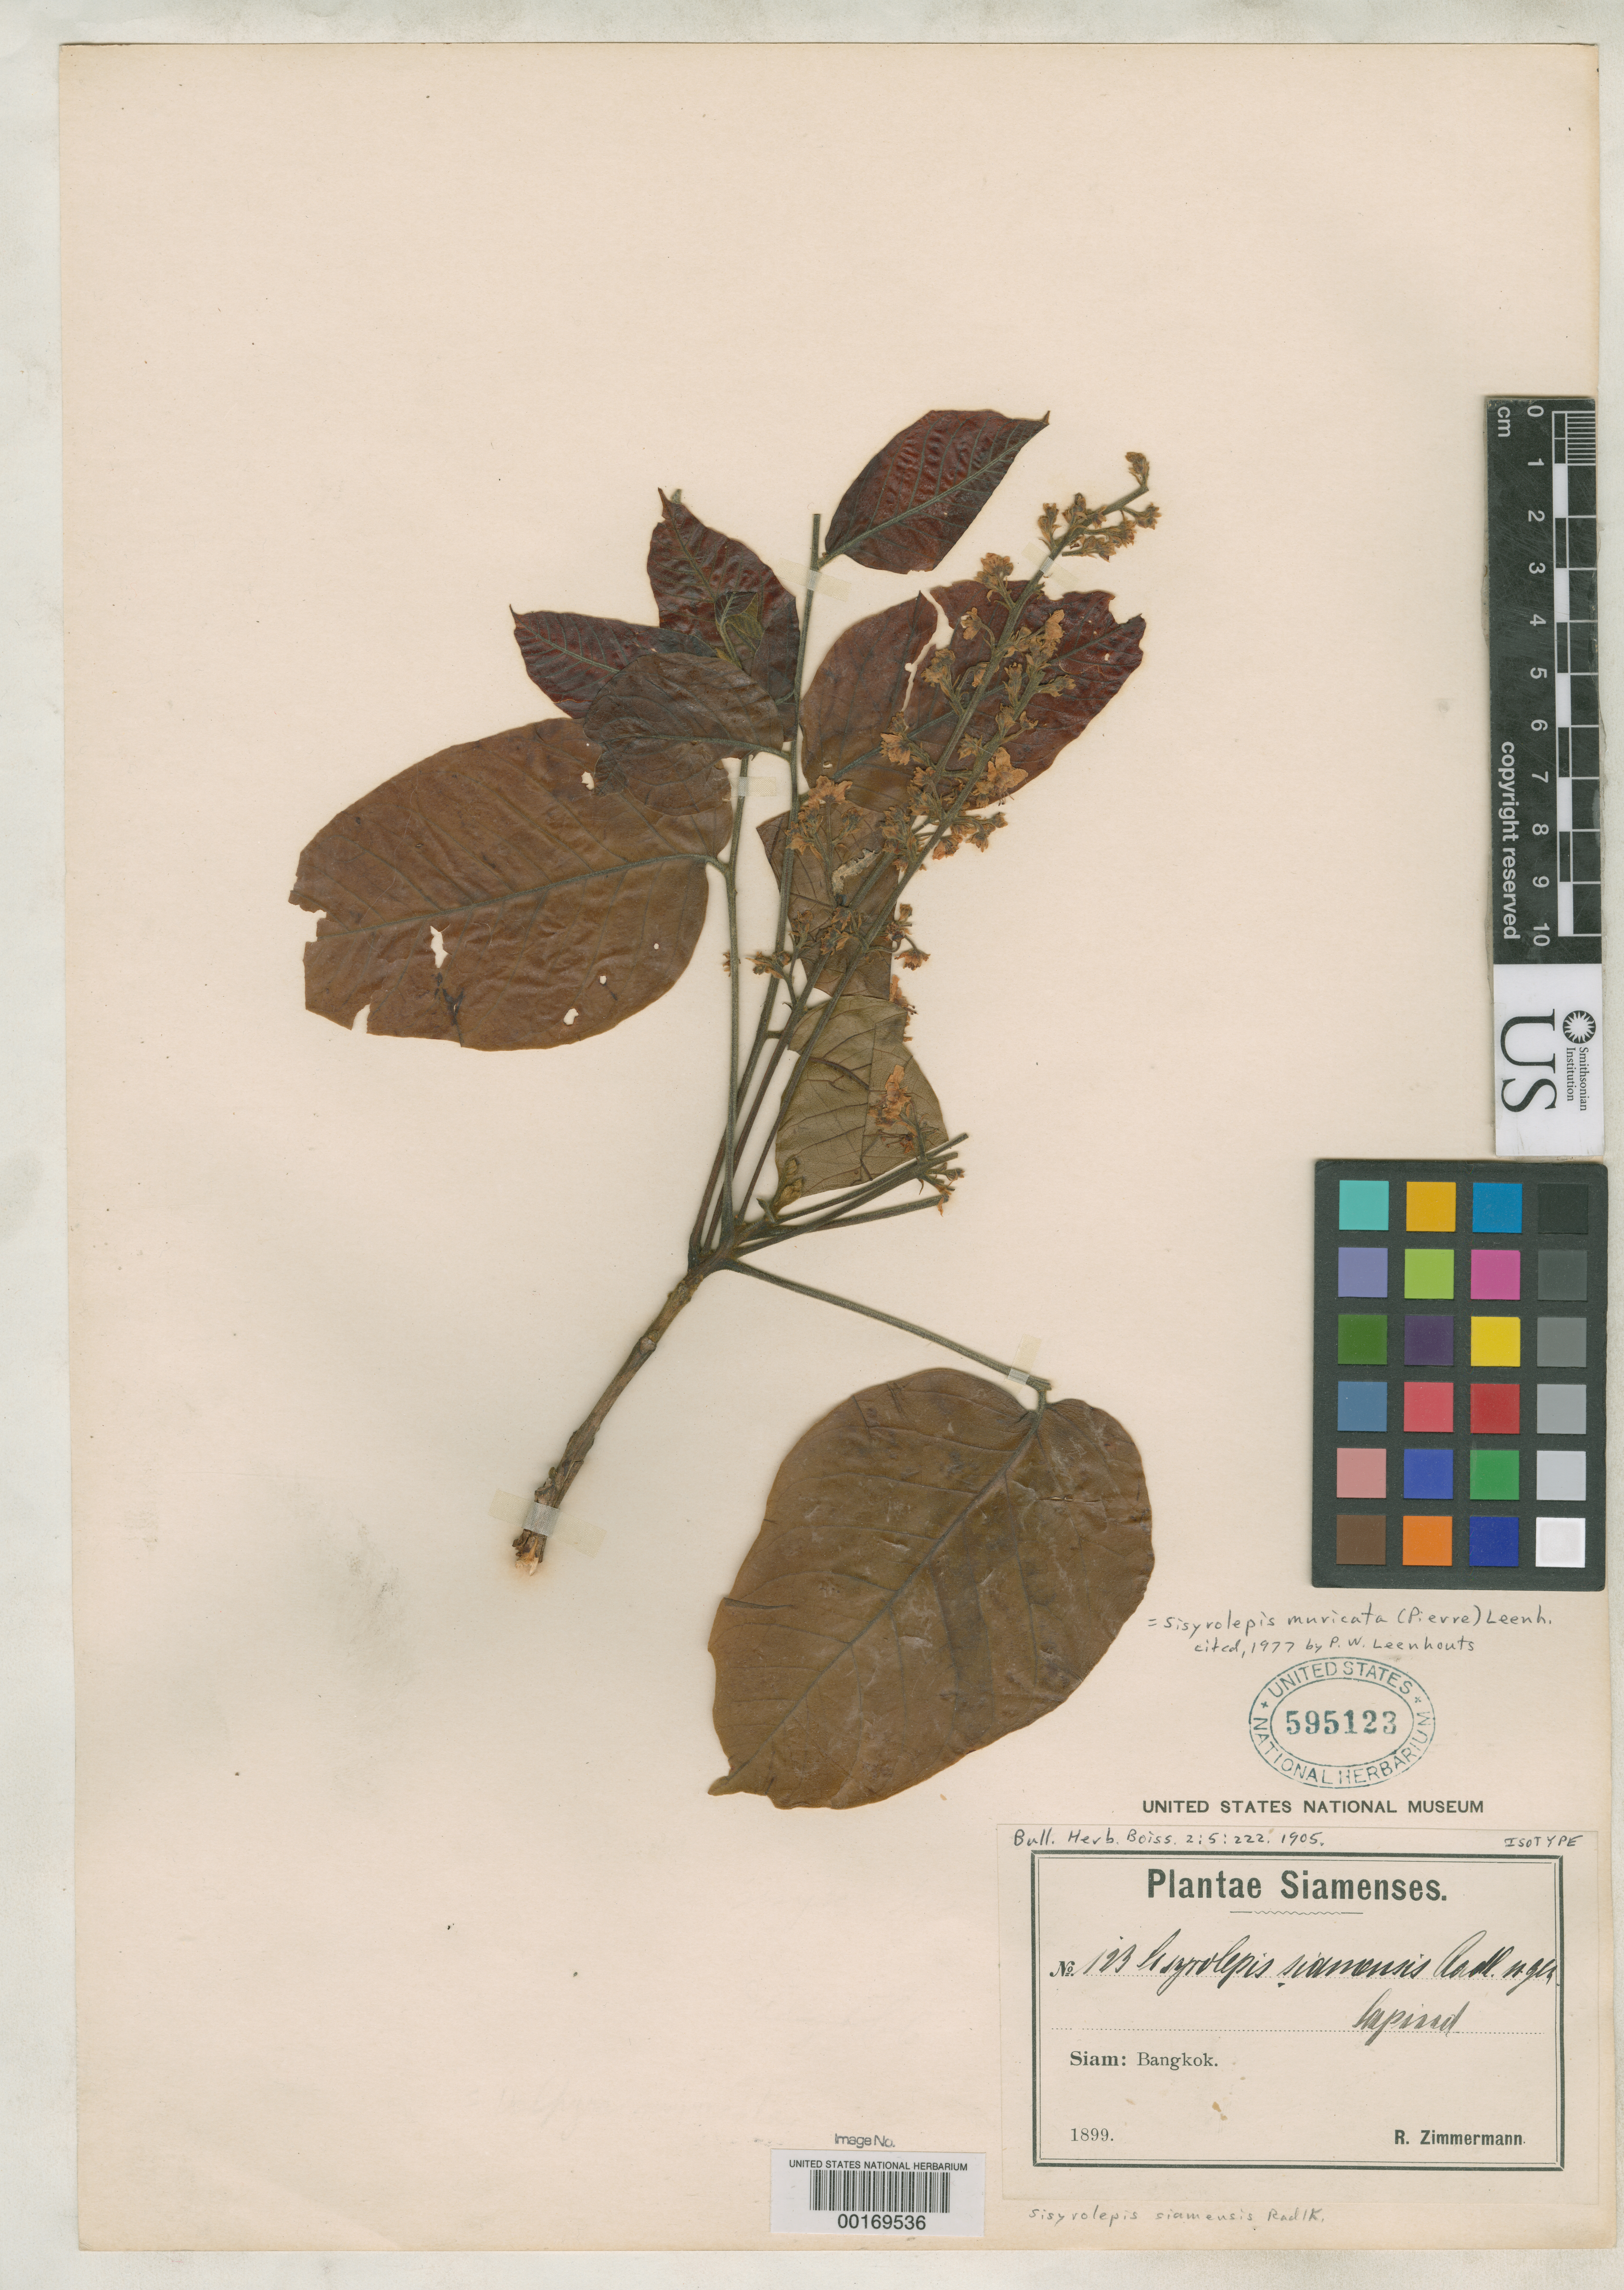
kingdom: Plantae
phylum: Tracheophyta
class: Magnoliopsida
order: Sapindales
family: Sapindaceae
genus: Sisyrolepis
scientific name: Sisyrolepis siamensis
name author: Radlk.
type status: Isotype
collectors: R. Zimmermann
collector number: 123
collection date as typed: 1899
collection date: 1899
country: Thailand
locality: Bangkok.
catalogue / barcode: US 595123